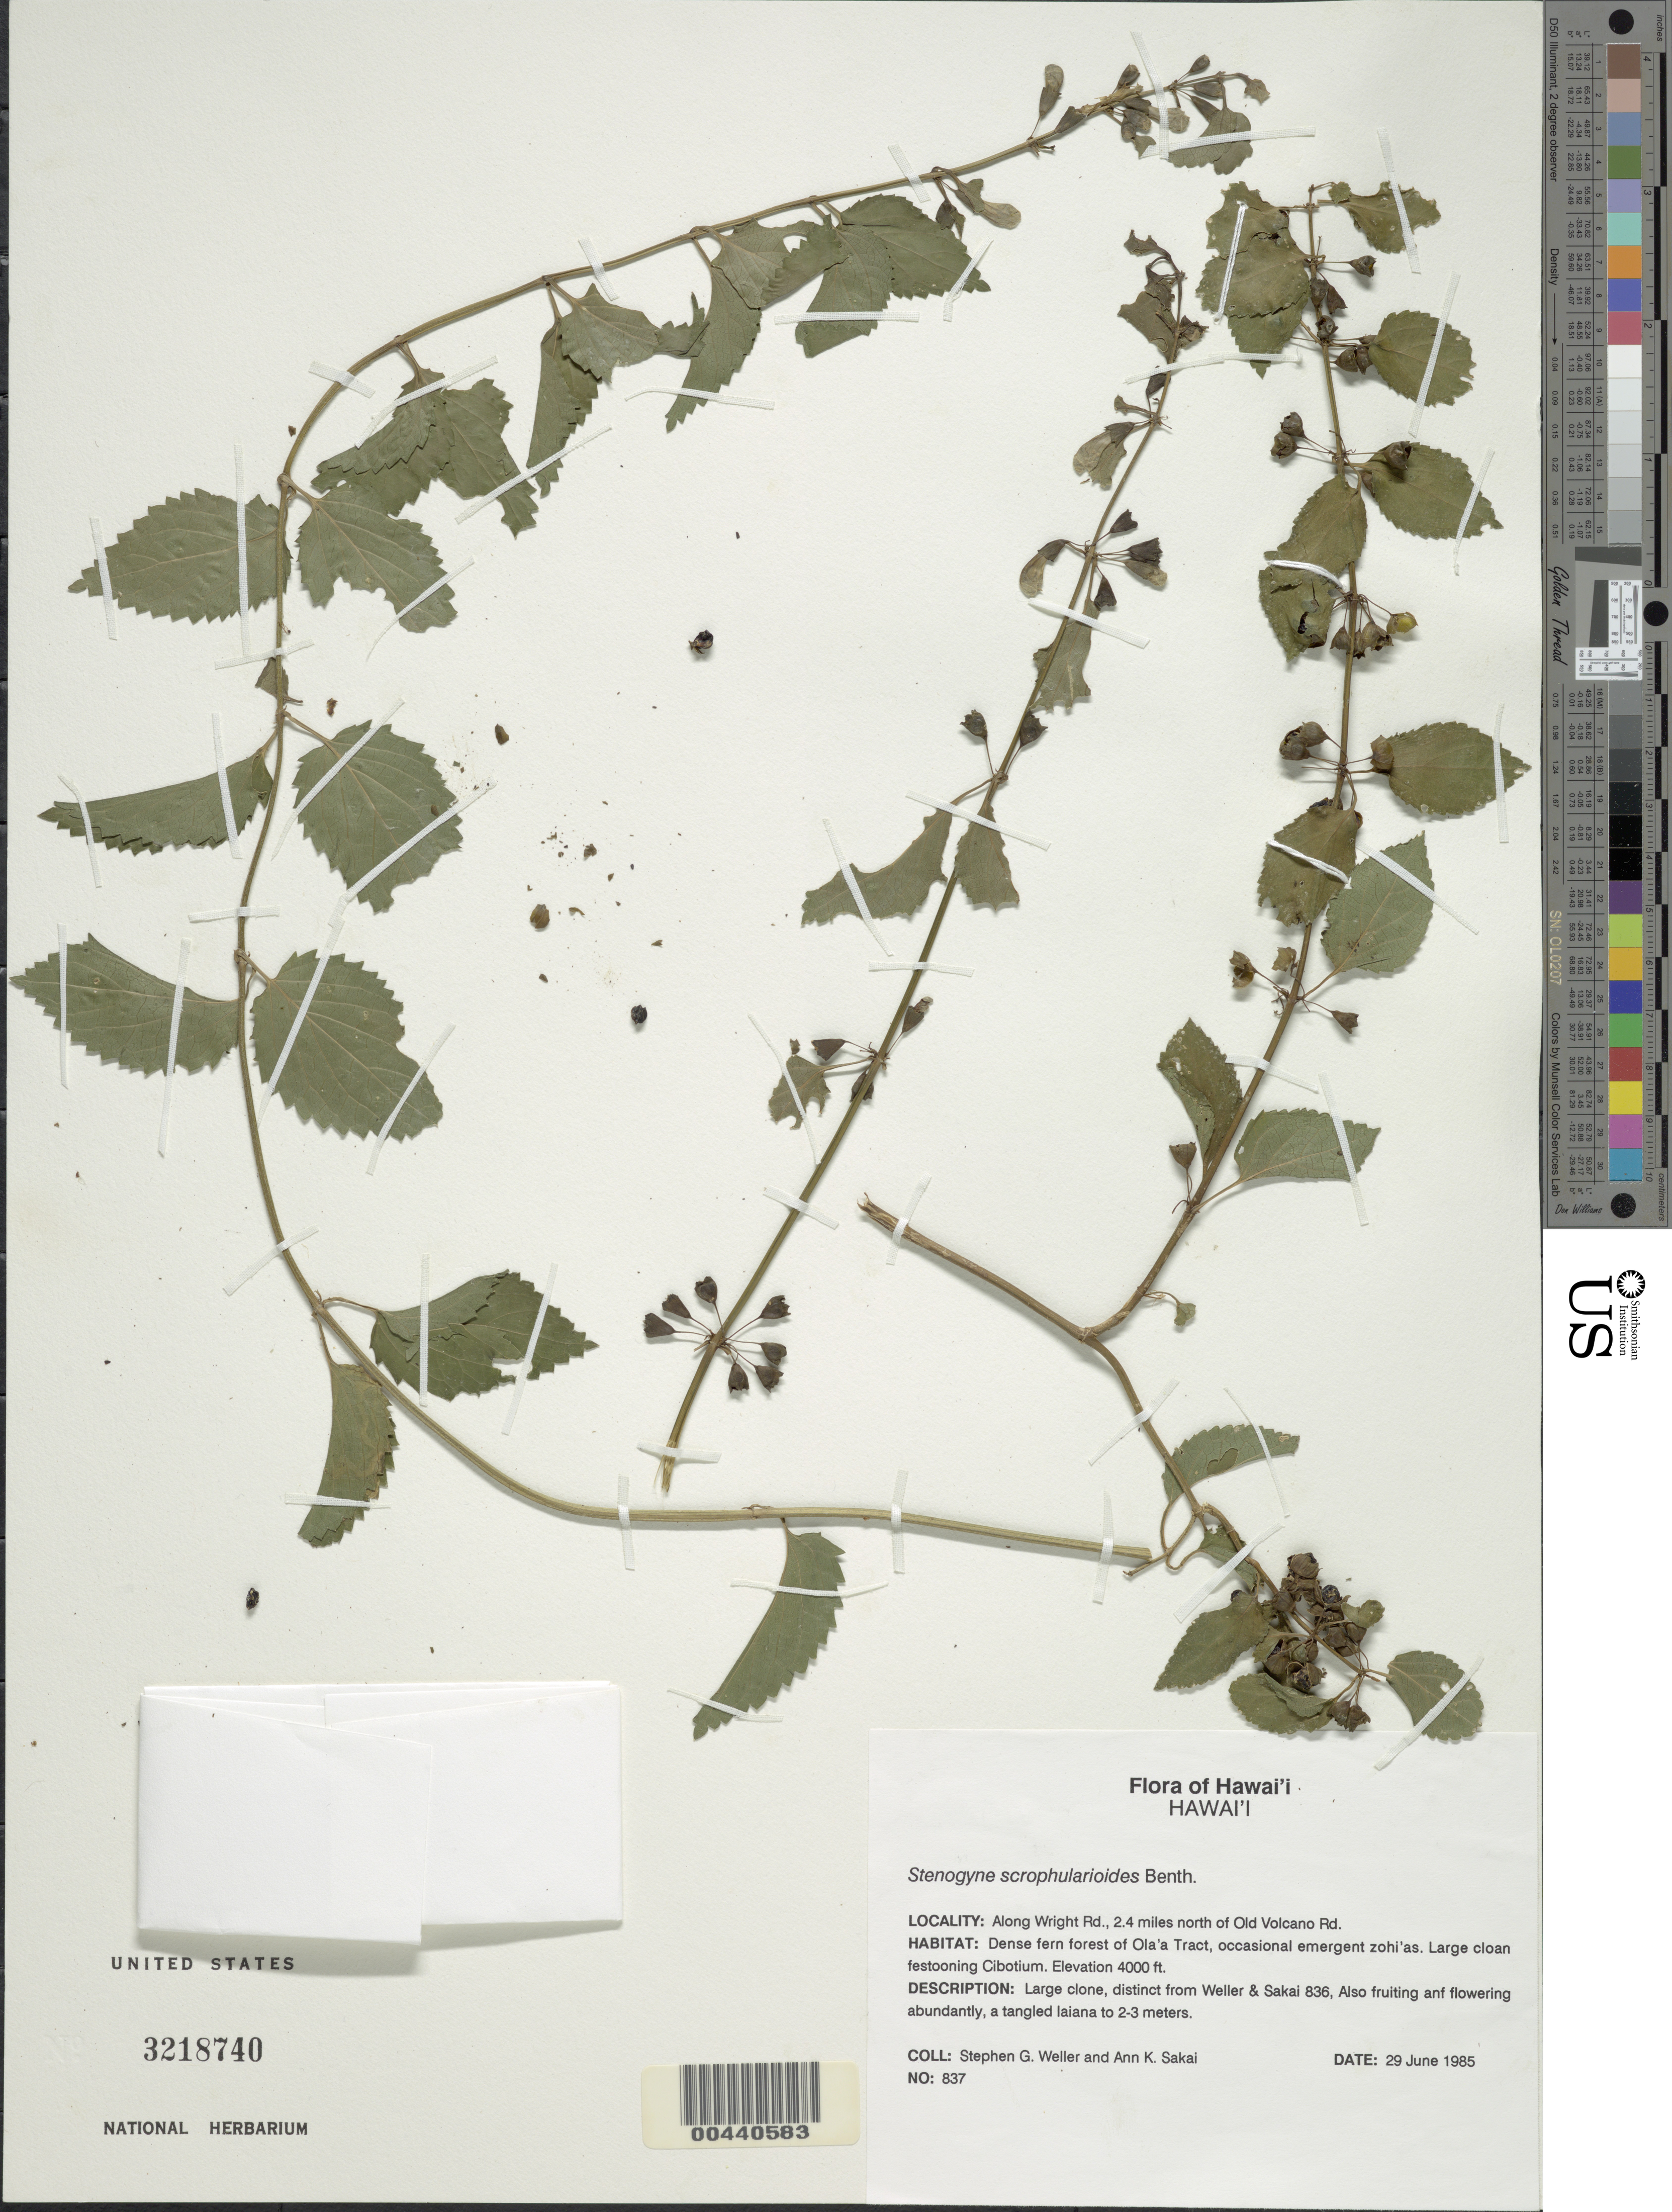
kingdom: Plantae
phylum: Tracheophyta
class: Magnoliopsida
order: Lamiales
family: Lamiaceae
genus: Stenogyne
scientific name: Stenogyne scrophularioides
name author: Benth.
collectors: S. G. Weller & A. Sakai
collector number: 837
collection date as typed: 29 Jun 1985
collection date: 1985-06-29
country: United States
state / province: Hawaii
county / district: Hawaii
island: Hawaii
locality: Along Wright Rd., 2.4 miles north of Old Volcano Rd.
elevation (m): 1219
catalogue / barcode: US 3218740